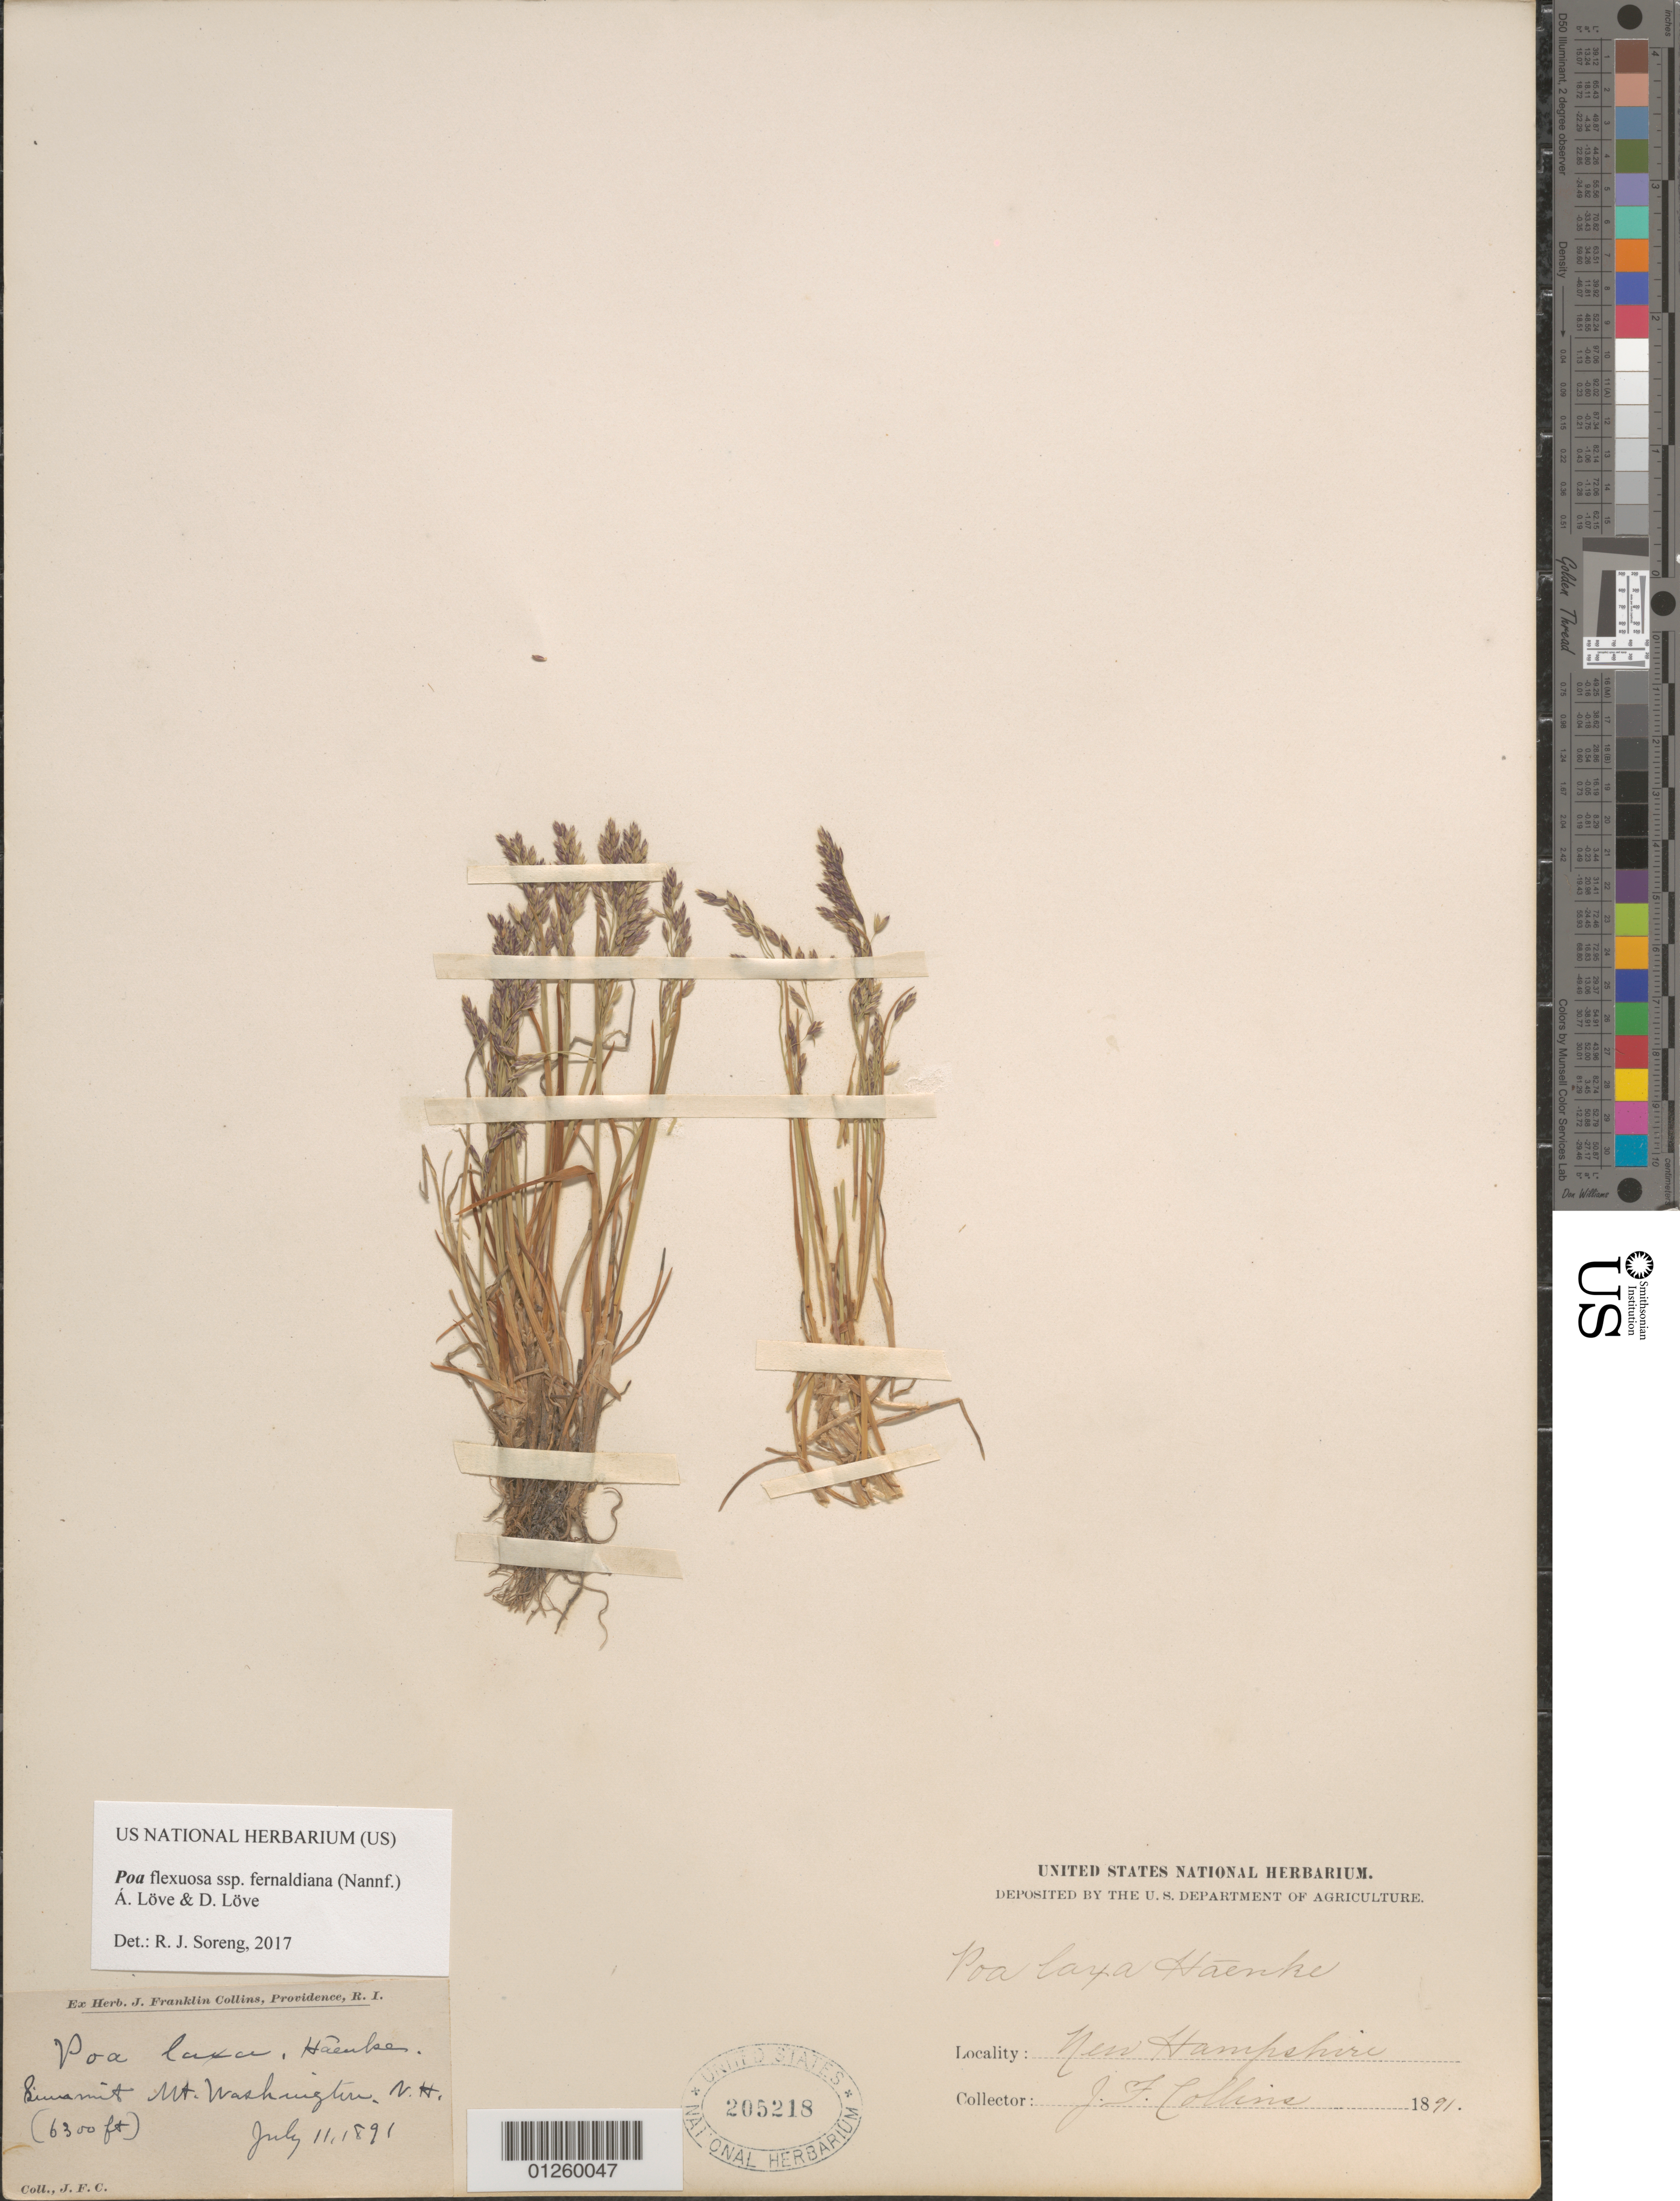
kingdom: Plantae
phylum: Tracheophyta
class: Liliopsida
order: Poales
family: Poaceae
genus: Poa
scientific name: Poa flexuosa Sm. subsp. fernaldiana (Nannf.) Á. Löve & D. Löve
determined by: Soreng, Robert J., Research Associate (BOT), Smithsonian Institution - National Museum of Natural History (UNITED STATES)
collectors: J. Collins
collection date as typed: July 11, 1891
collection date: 1891-07-11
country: United States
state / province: New Hampshire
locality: Summit Mt. Washington, N. H.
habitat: Summit Mt. Washington.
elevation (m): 1920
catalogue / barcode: US 205218